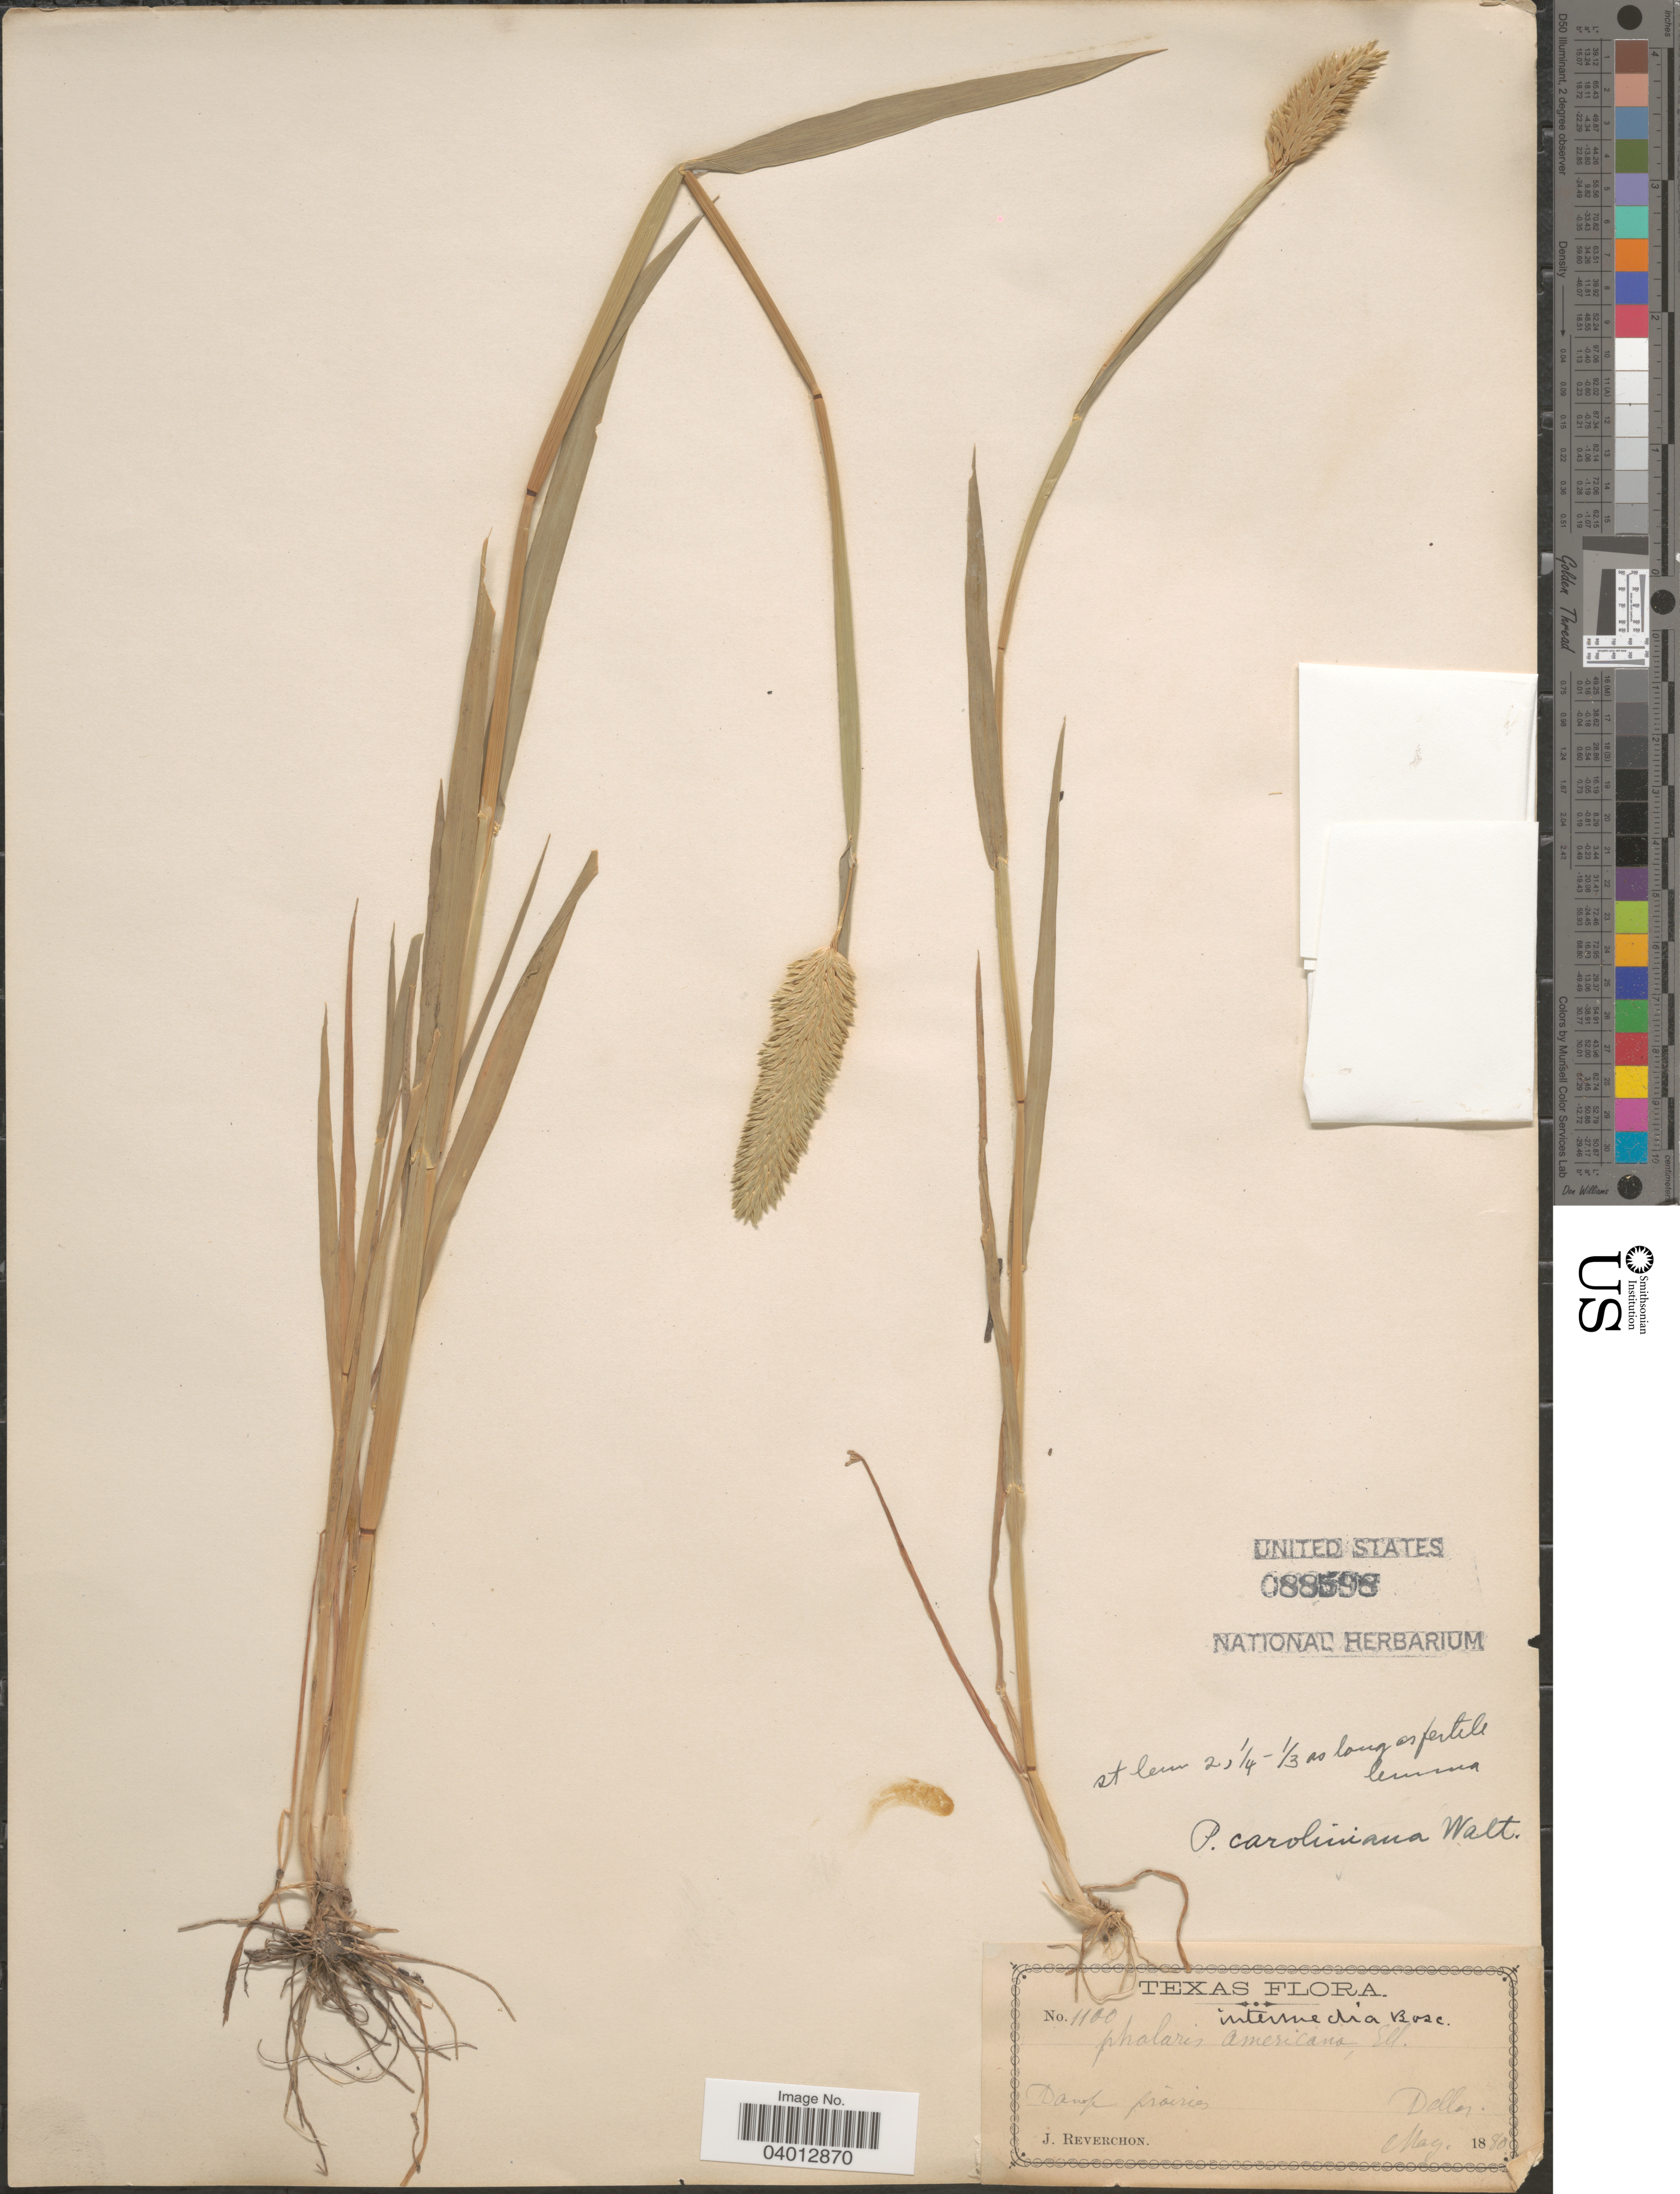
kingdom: Plantae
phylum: Tracheophyta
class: Liliopsida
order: Poales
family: Poaceae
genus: Phalaris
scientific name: Phalaris caroliniana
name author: Walter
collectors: J. Reverchon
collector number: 1100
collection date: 1880-05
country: United States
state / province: Texas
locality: Dallas.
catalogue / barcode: US 88598